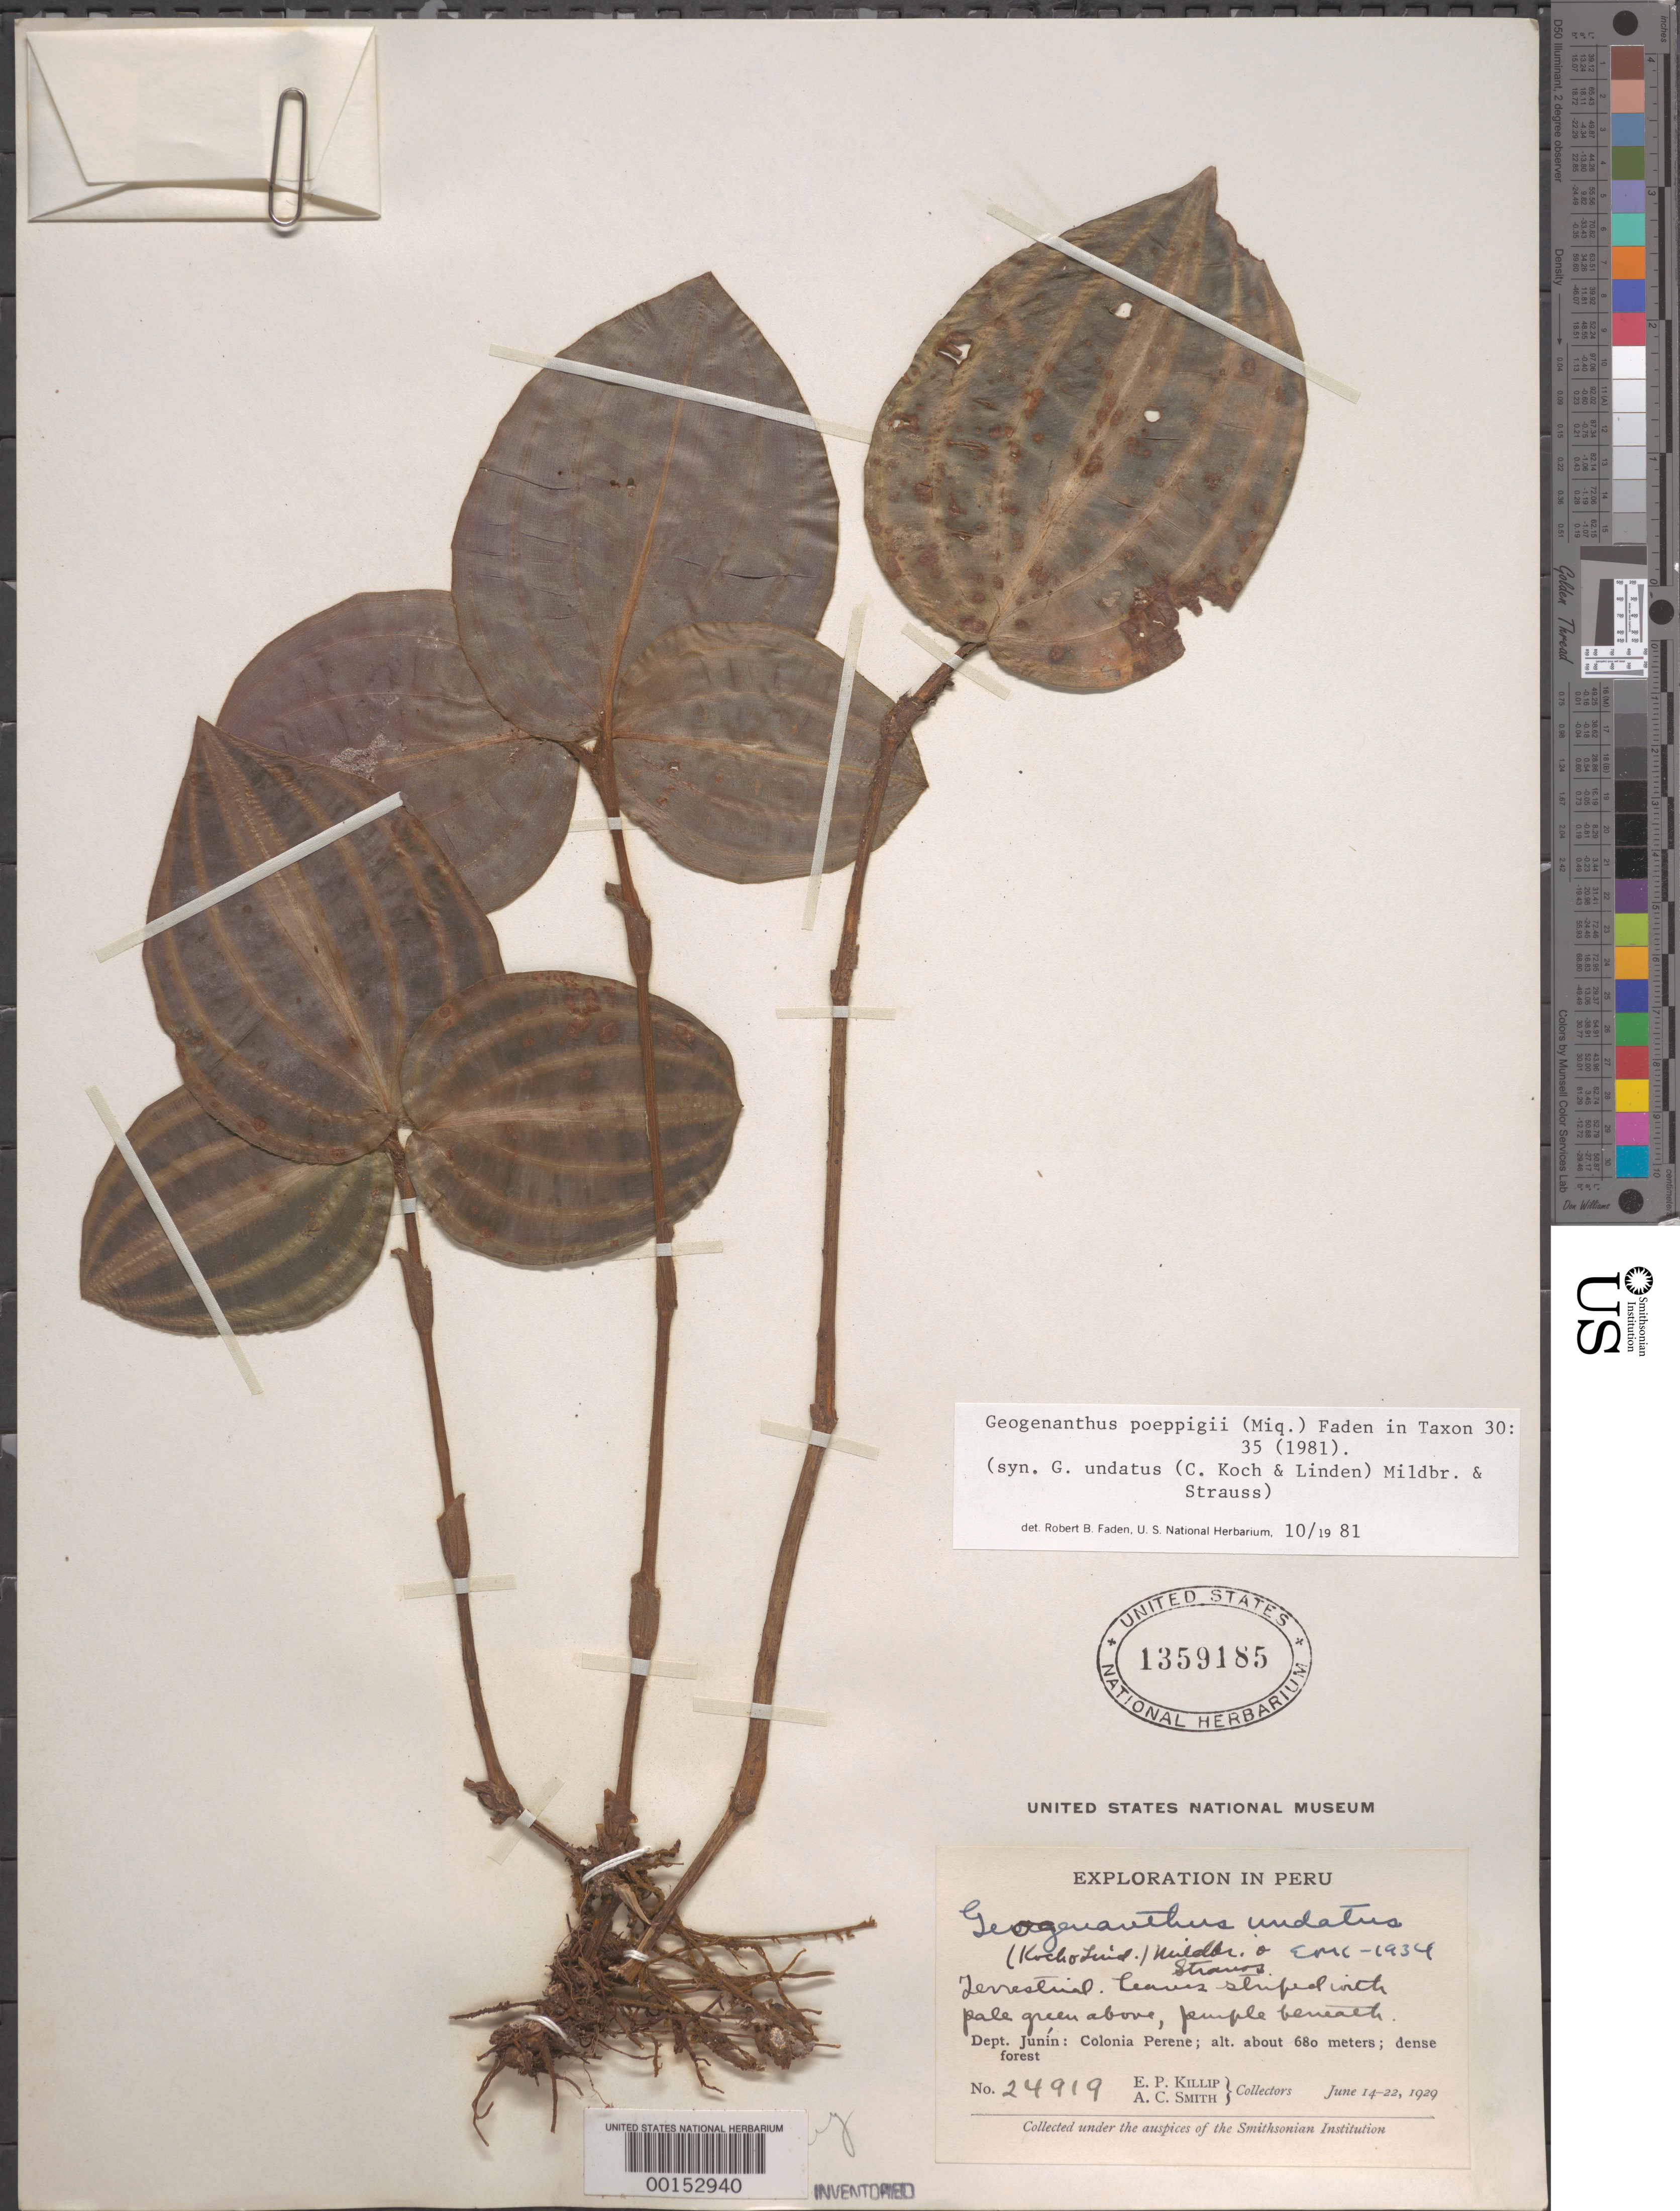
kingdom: Plantae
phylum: Tracheophyta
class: Liliopsida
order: Commelinales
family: Commelinaceae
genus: Geogenanthus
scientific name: Geogenanthus poeppigii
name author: (Miq.) Faden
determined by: Faden, Robert B., (US), Smithsonian Institution - National Museum of Natural History (UNITED STATES)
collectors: E. P. Killip & A. C. Smith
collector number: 24919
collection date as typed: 14 Jun 1929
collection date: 1929-06-14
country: Peru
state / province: Junín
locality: Colonia perene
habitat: Thicket, forest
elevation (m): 680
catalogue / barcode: US 1359185